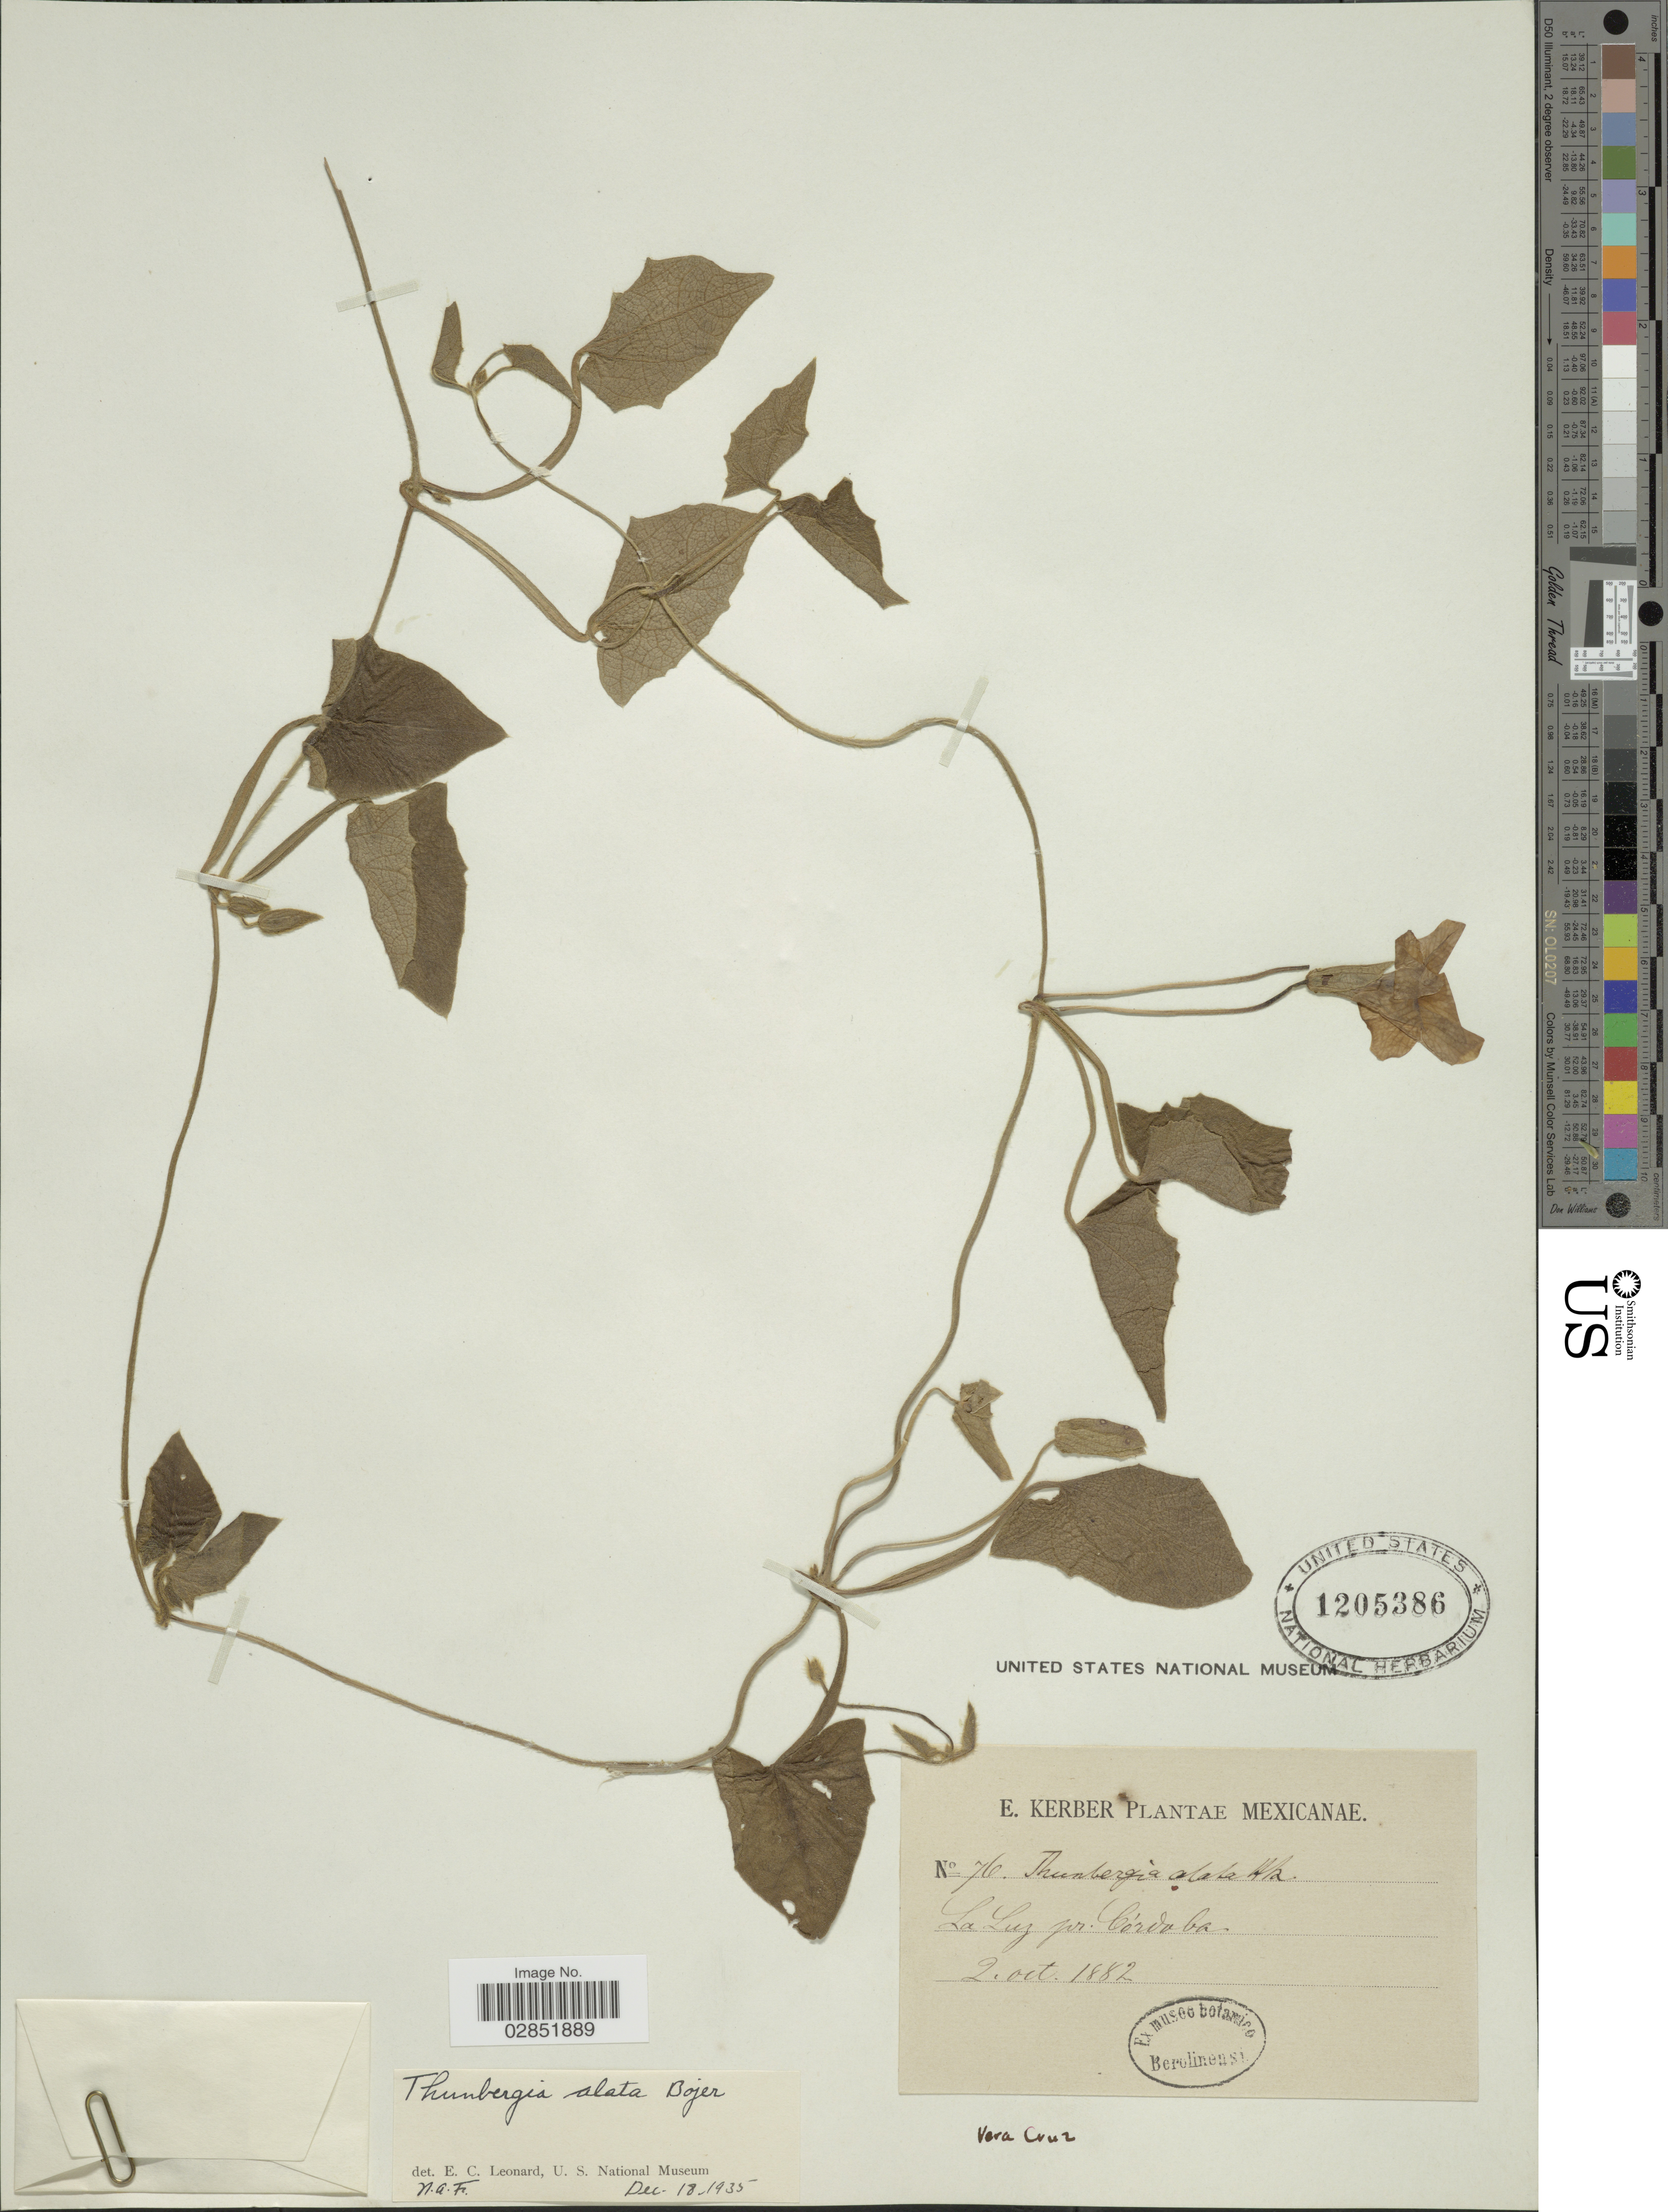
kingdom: Plantae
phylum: Tracheophyta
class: Magnoliopsida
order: Lamiales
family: Acanthaceae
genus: Thunbergia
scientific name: Thunbergia alata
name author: Bojer ex Sims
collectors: E. Kerber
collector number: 76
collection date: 1882-10-02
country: Mexico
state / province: Veracruz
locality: La Luz pr. Cordoba. Vera Cruz.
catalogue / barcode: US 1205386